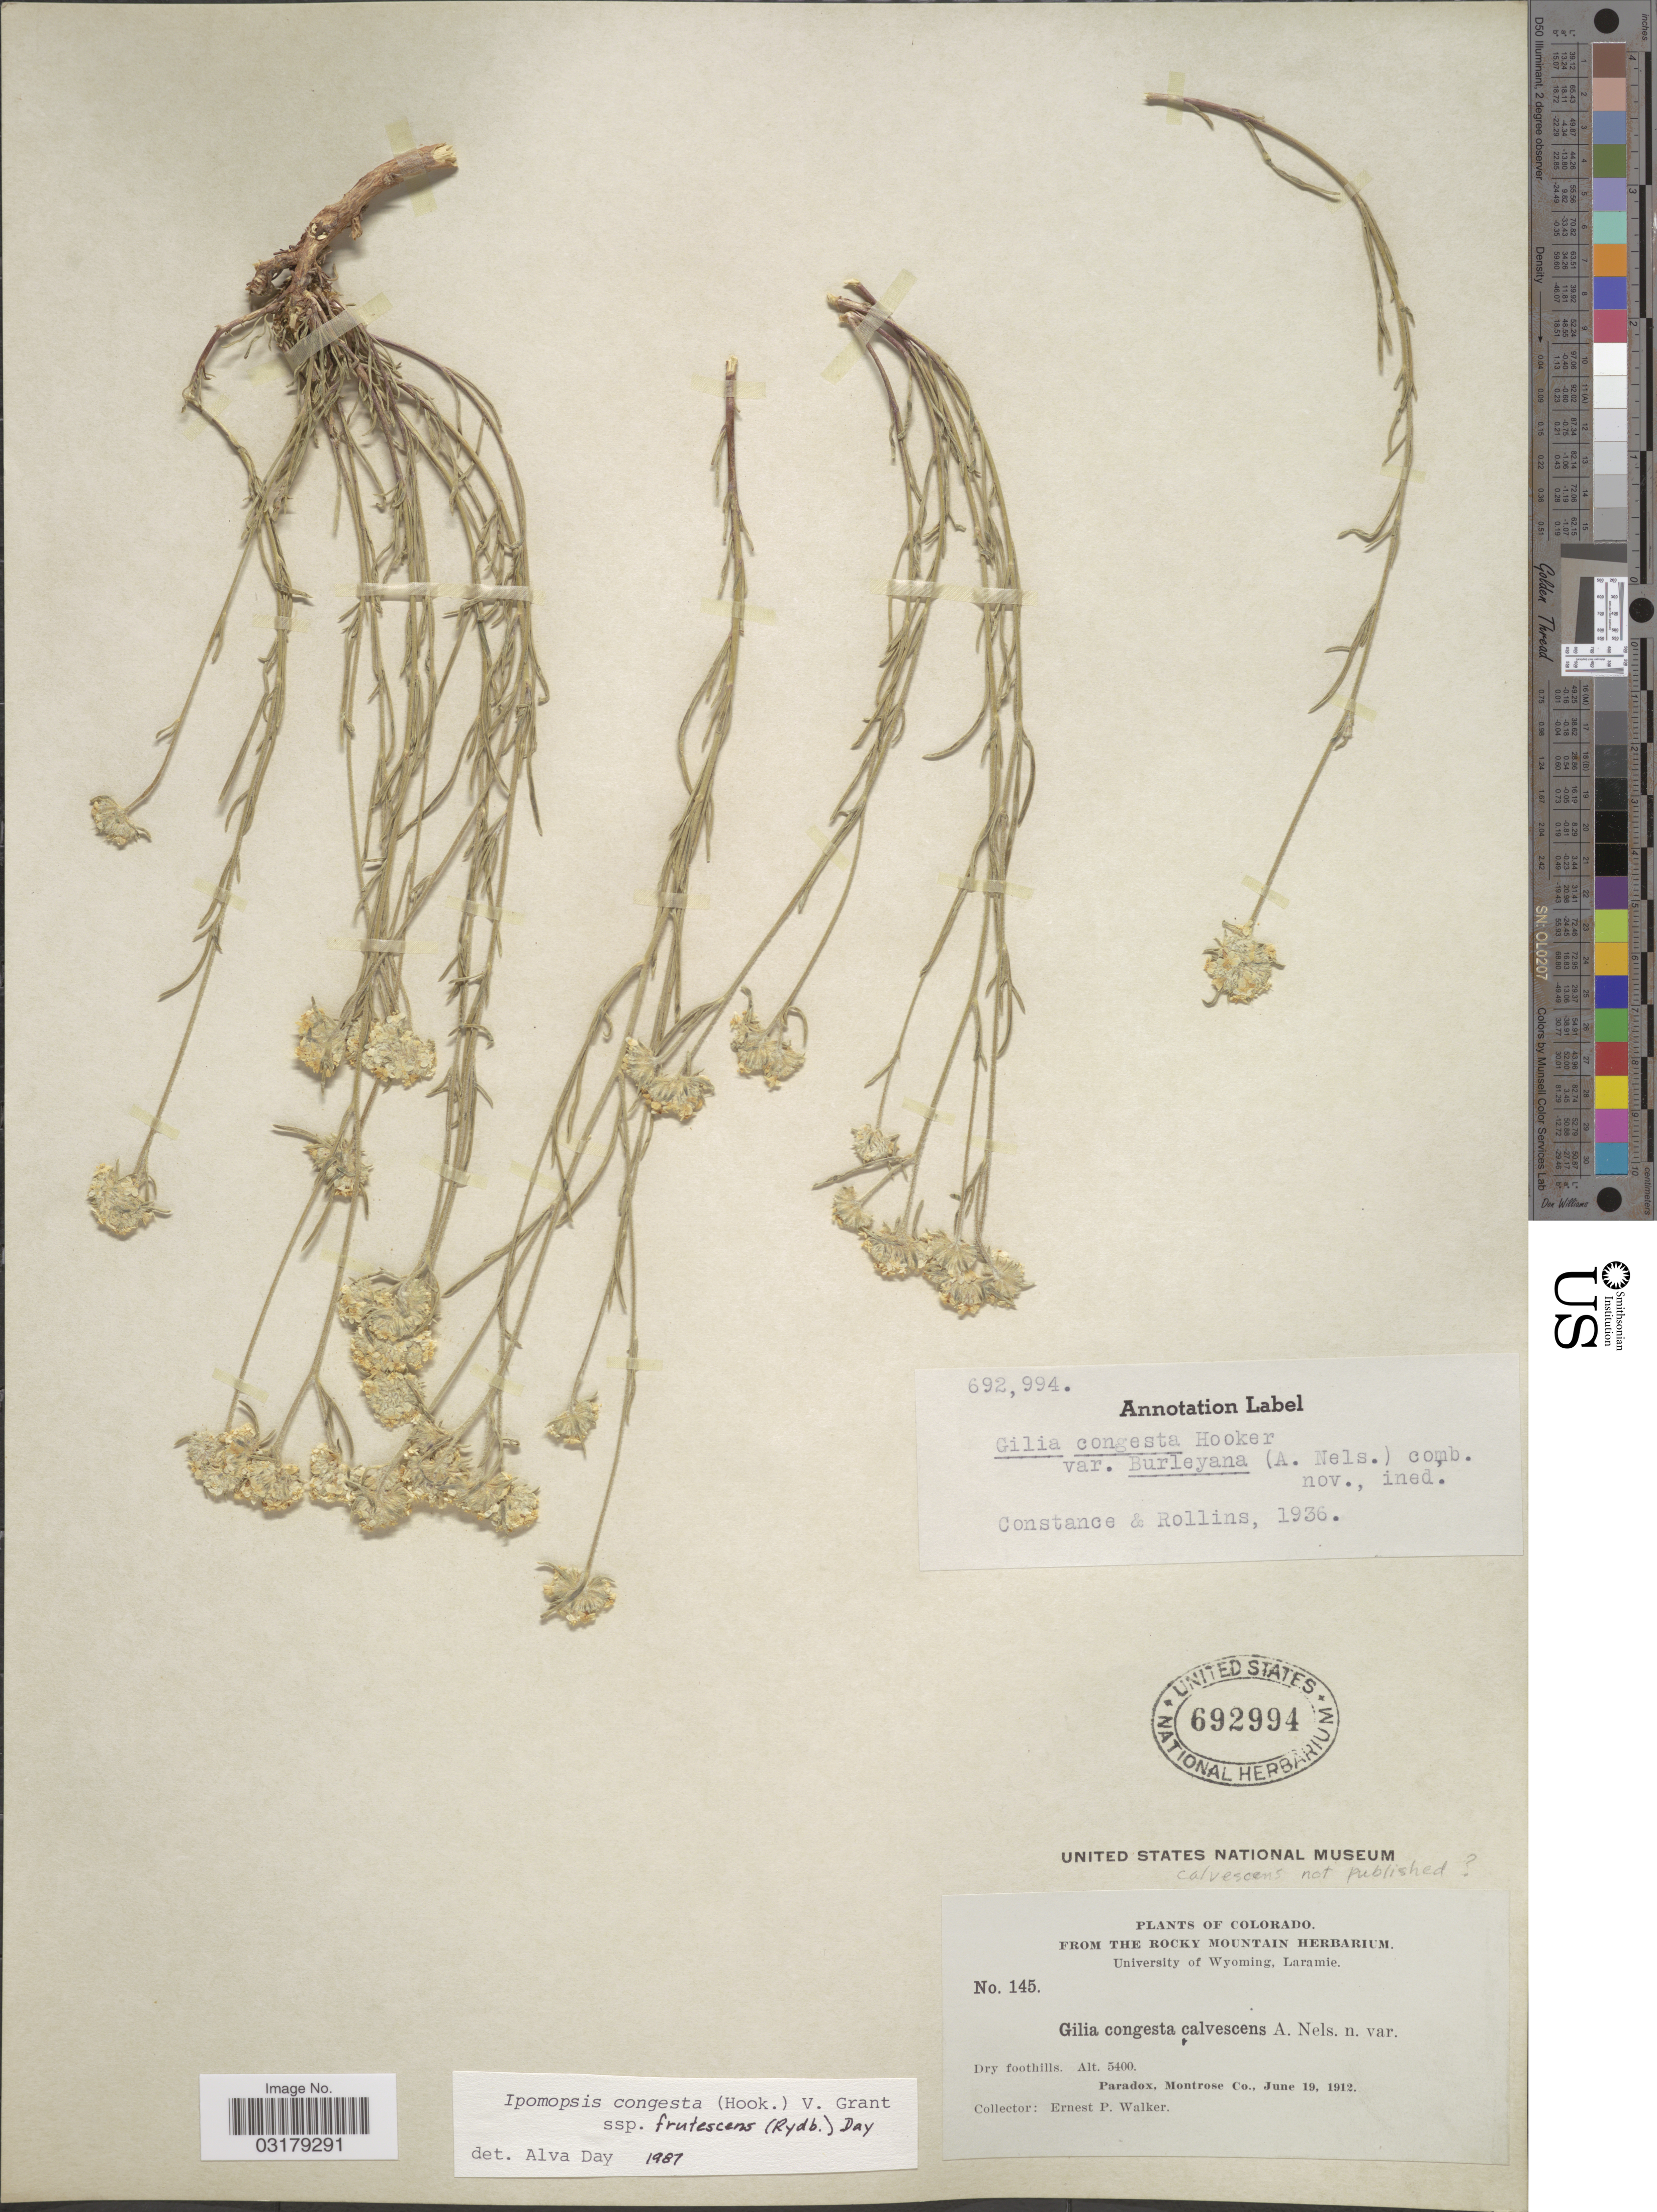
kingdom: Plantae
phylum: Tracheophyta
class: Magnoliopsida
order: Ericales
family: Polemoniaceae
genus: Ipomopsis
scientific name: Ipomopsis congesta subsp. frutescens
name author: (Rydb.) A.G. Day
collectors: E. P. Walker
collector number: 145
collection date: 1912-06-19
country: United States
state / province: Colorado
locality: Paradox, Montrose Co.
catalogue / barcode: US 692994